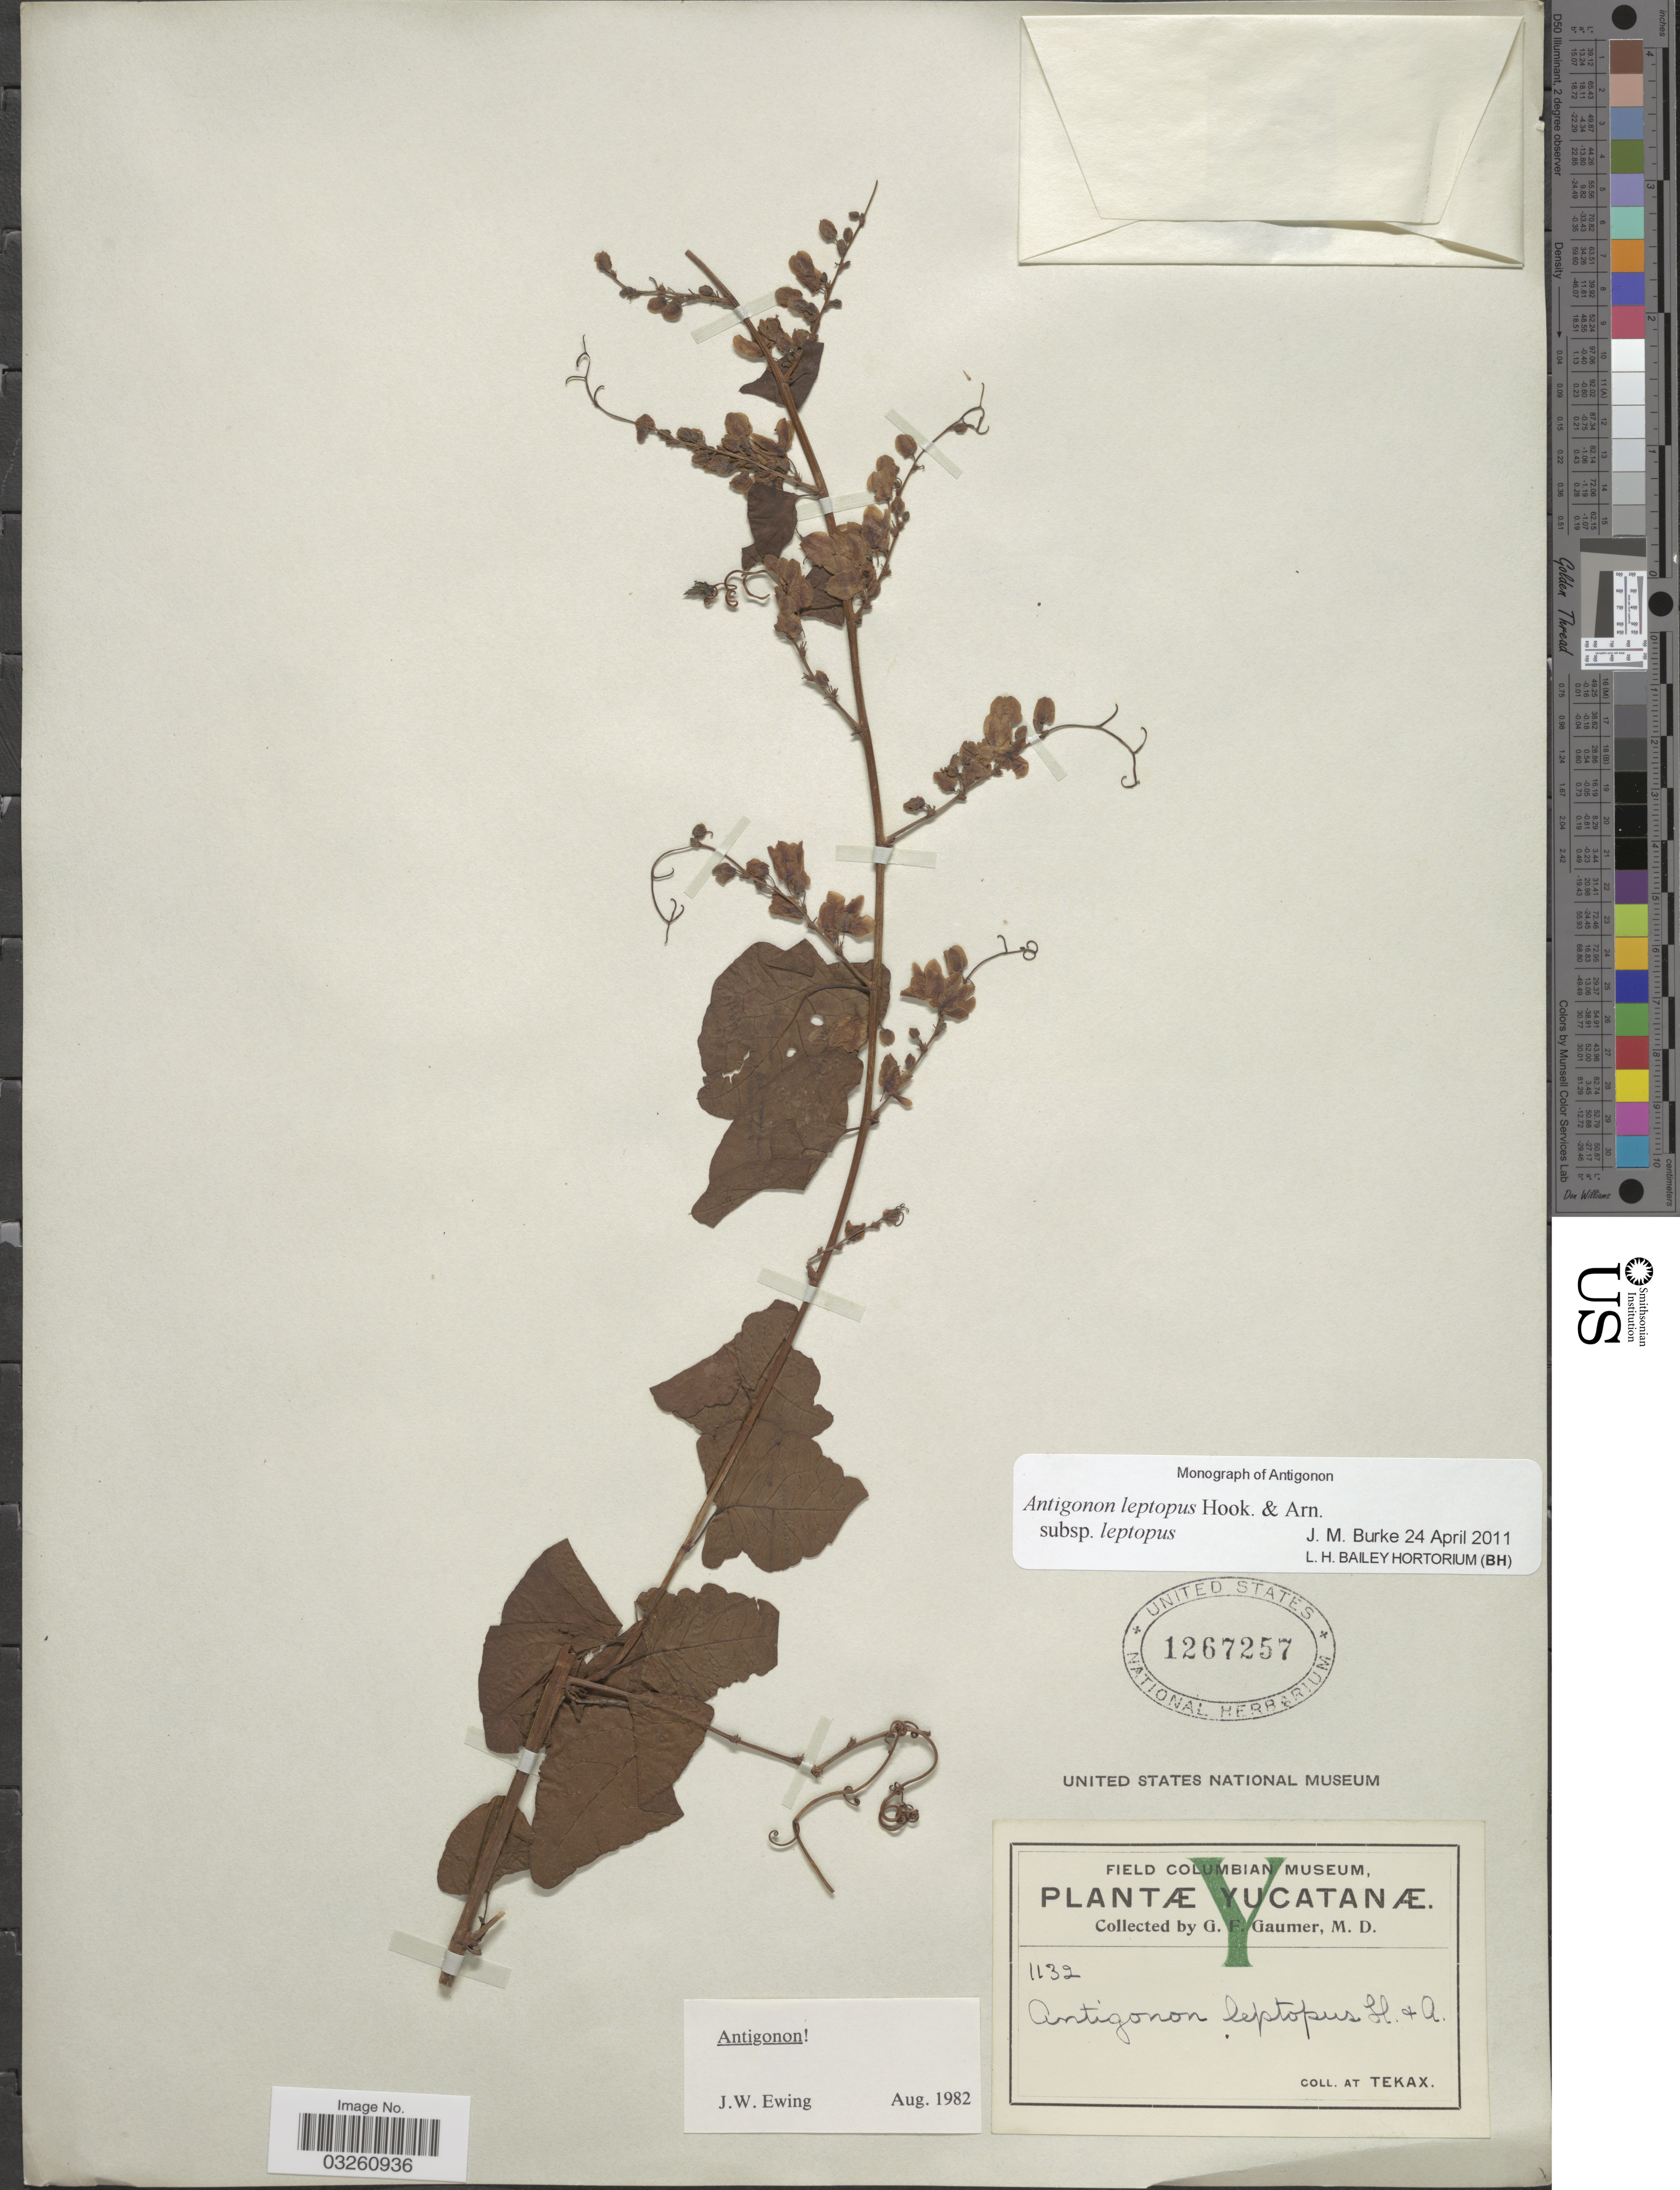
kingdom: Plantae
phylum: Tracheophyta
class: Magnoliopsida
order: Caryophyllales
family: Polygonaceae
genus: Antigonon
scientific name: Antigonon leptopus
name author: Hook. & Arn.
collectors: G. F. Gaumer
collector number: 1132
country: Mexico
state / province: Yucatán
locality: At Tekax.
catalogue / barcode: US 1267257